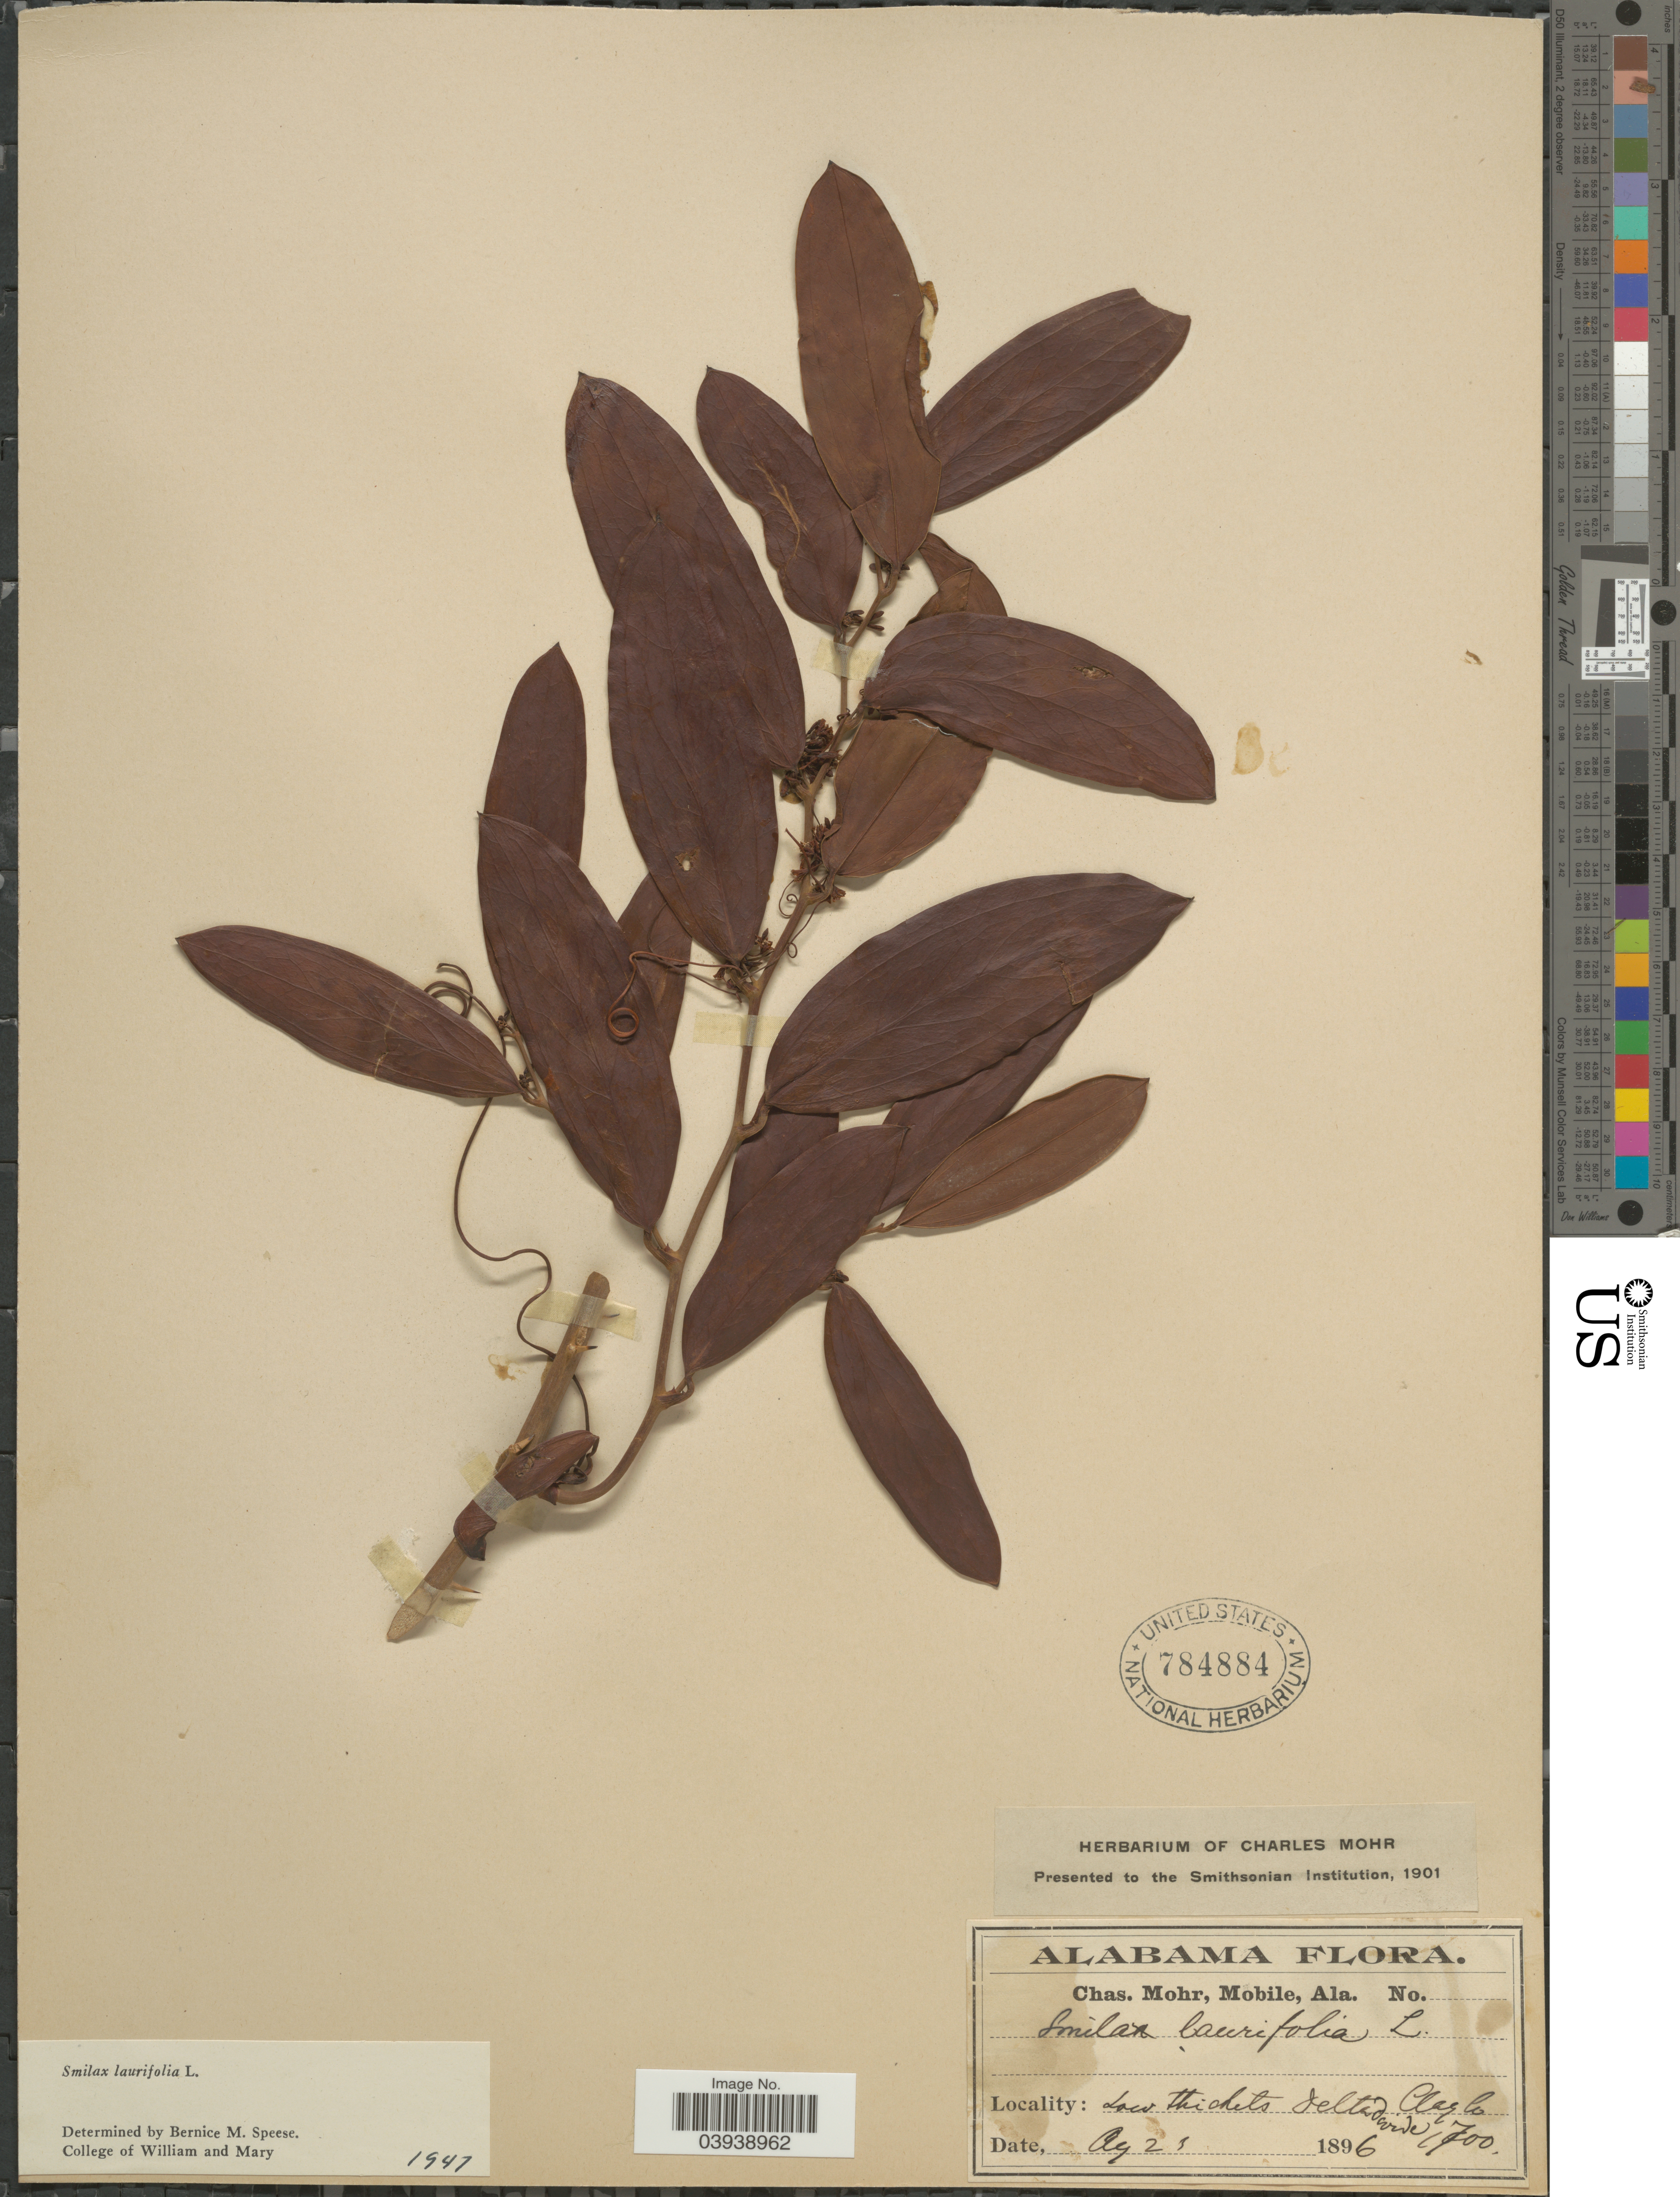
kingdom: Plantae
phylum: Tracheophyta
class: Liliopsida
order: Liliales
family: Smilacaceae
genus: Smilax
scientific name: Smilax laurifolia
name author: L.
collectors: Mohr, C. T. (herbarium)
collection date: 1896-08-23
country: United States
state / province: Alabama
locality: Low thickets. Delta divide. Clay Co.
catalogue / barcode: US 784884